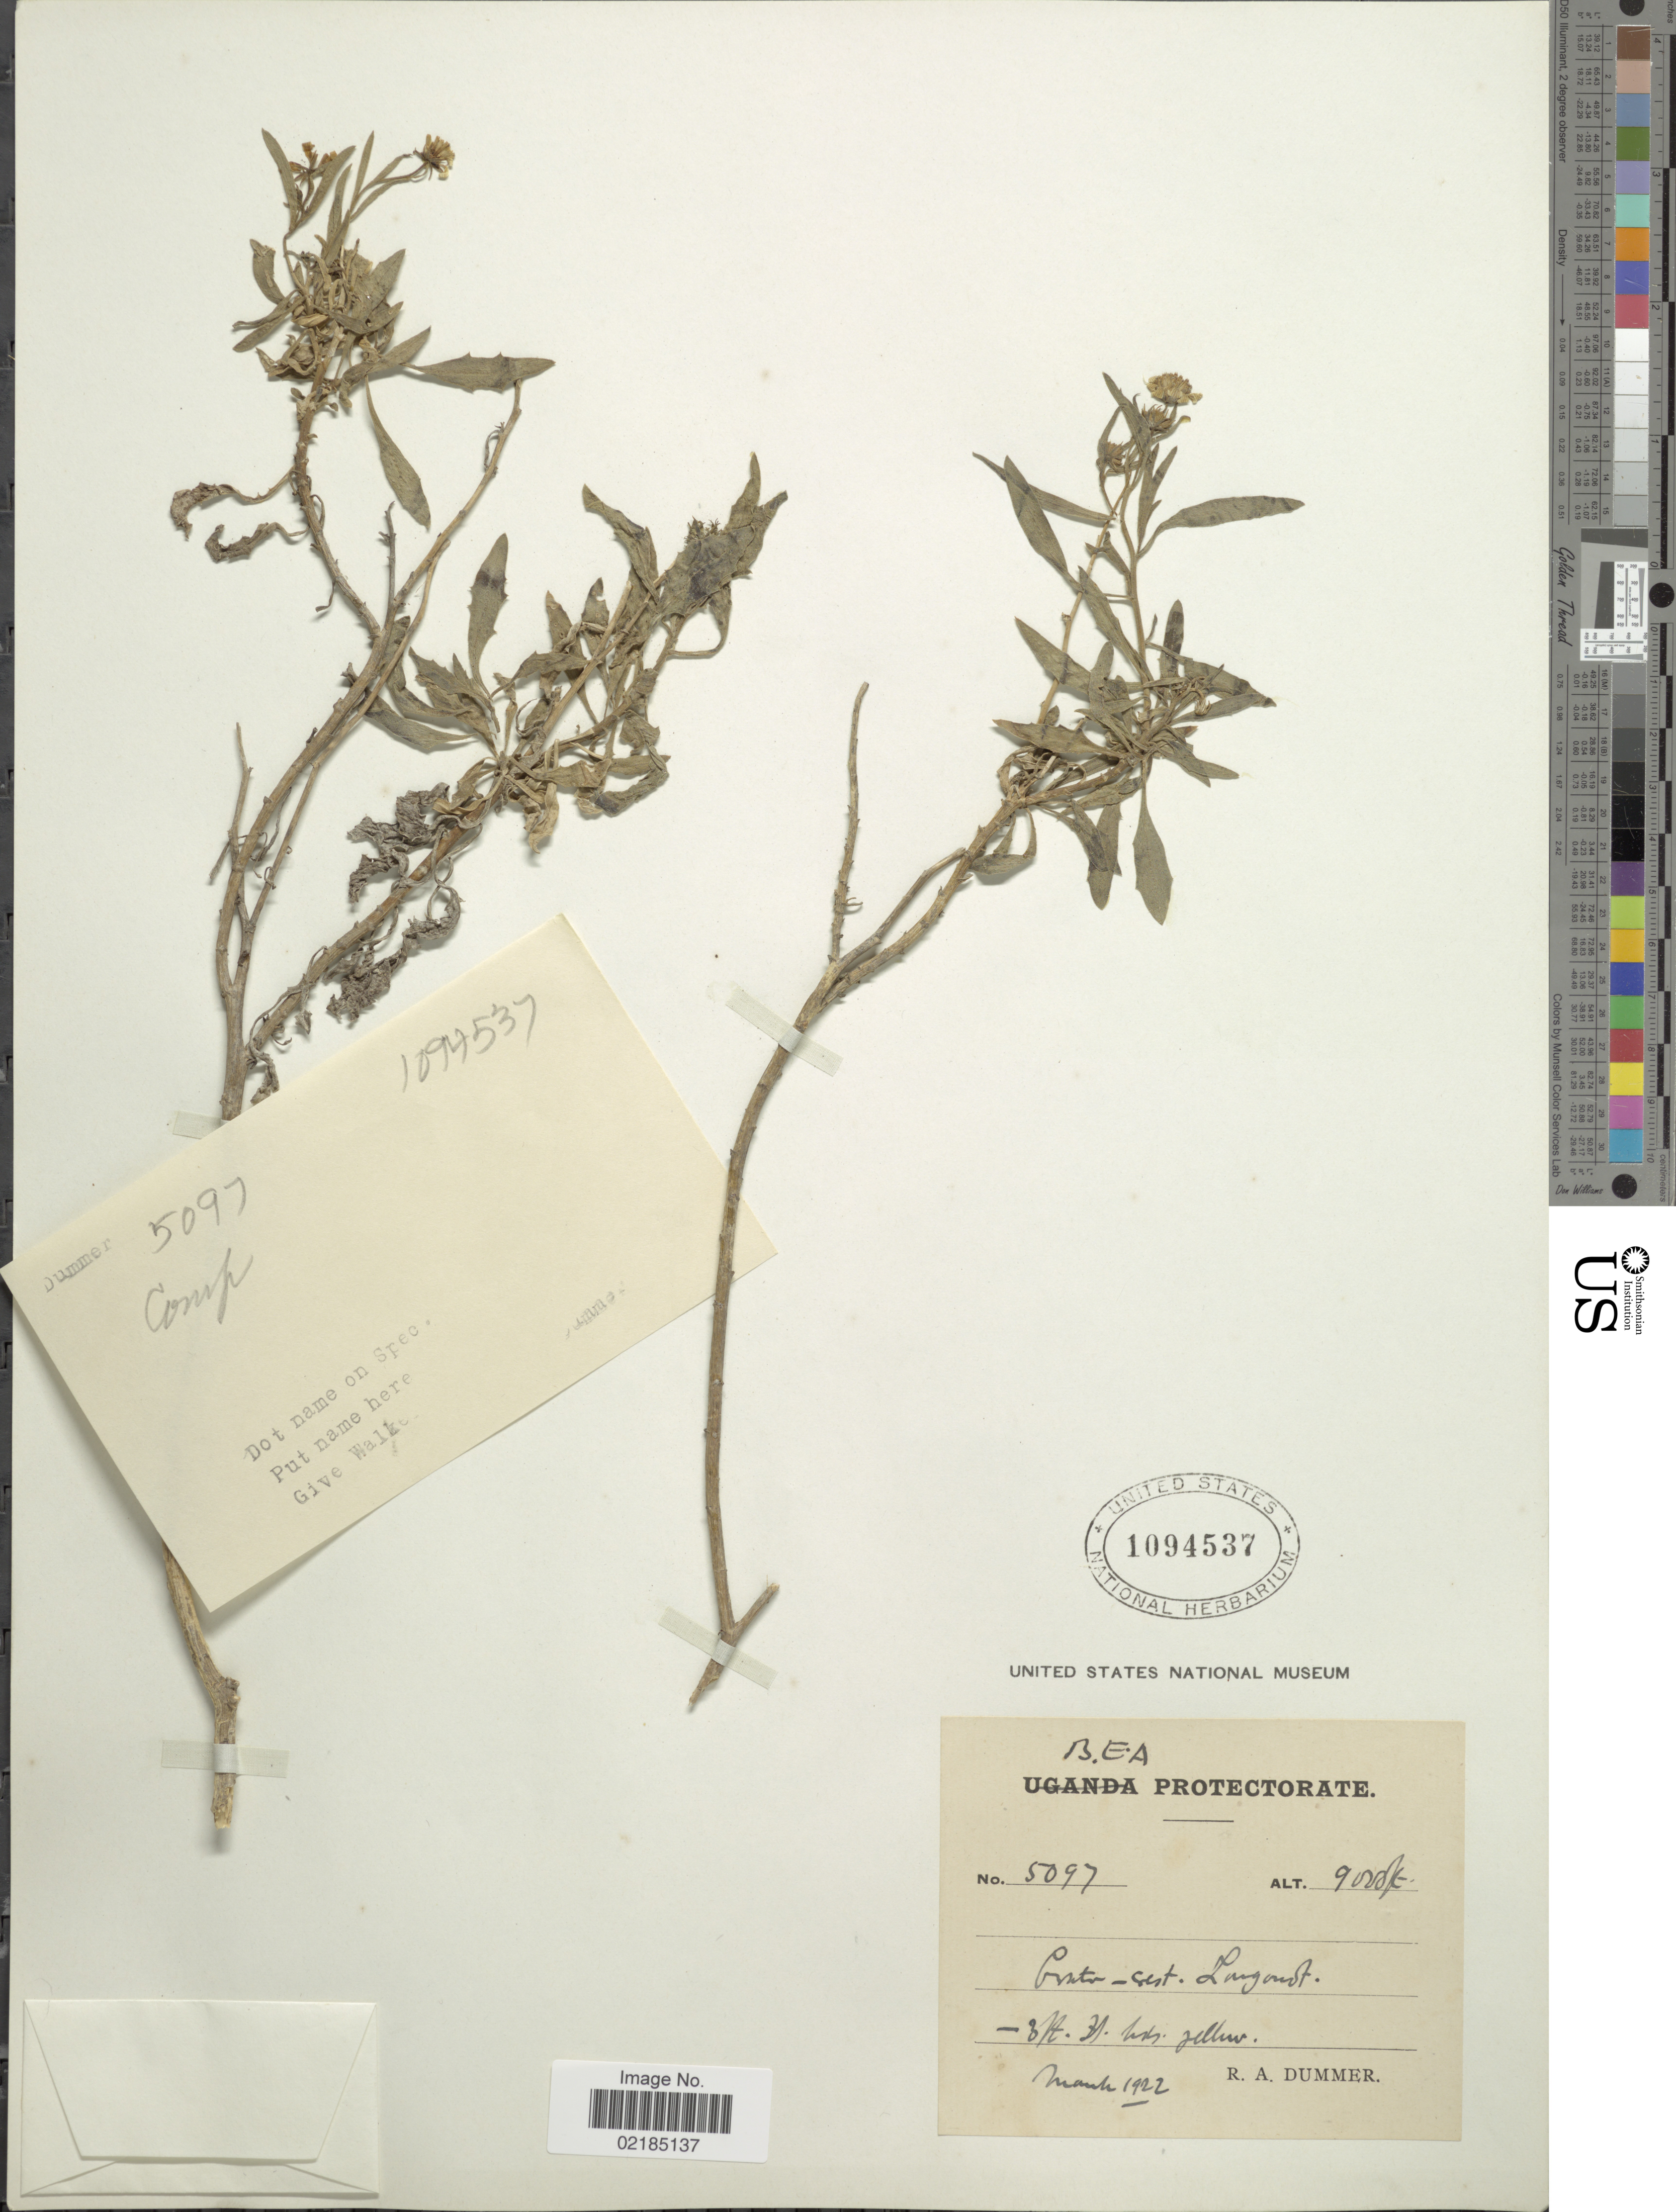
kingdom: Plantae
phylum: Tracheophyta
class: Magnoliopsida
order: Asterales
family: Asteraceae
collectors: R. Dümmer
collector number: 5097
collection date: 1922-03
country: Kenya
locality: B.E.A. Protectorate. [illegible text]-dest[interpreted]. Longmont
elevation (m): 2743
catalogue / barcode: US 1094537